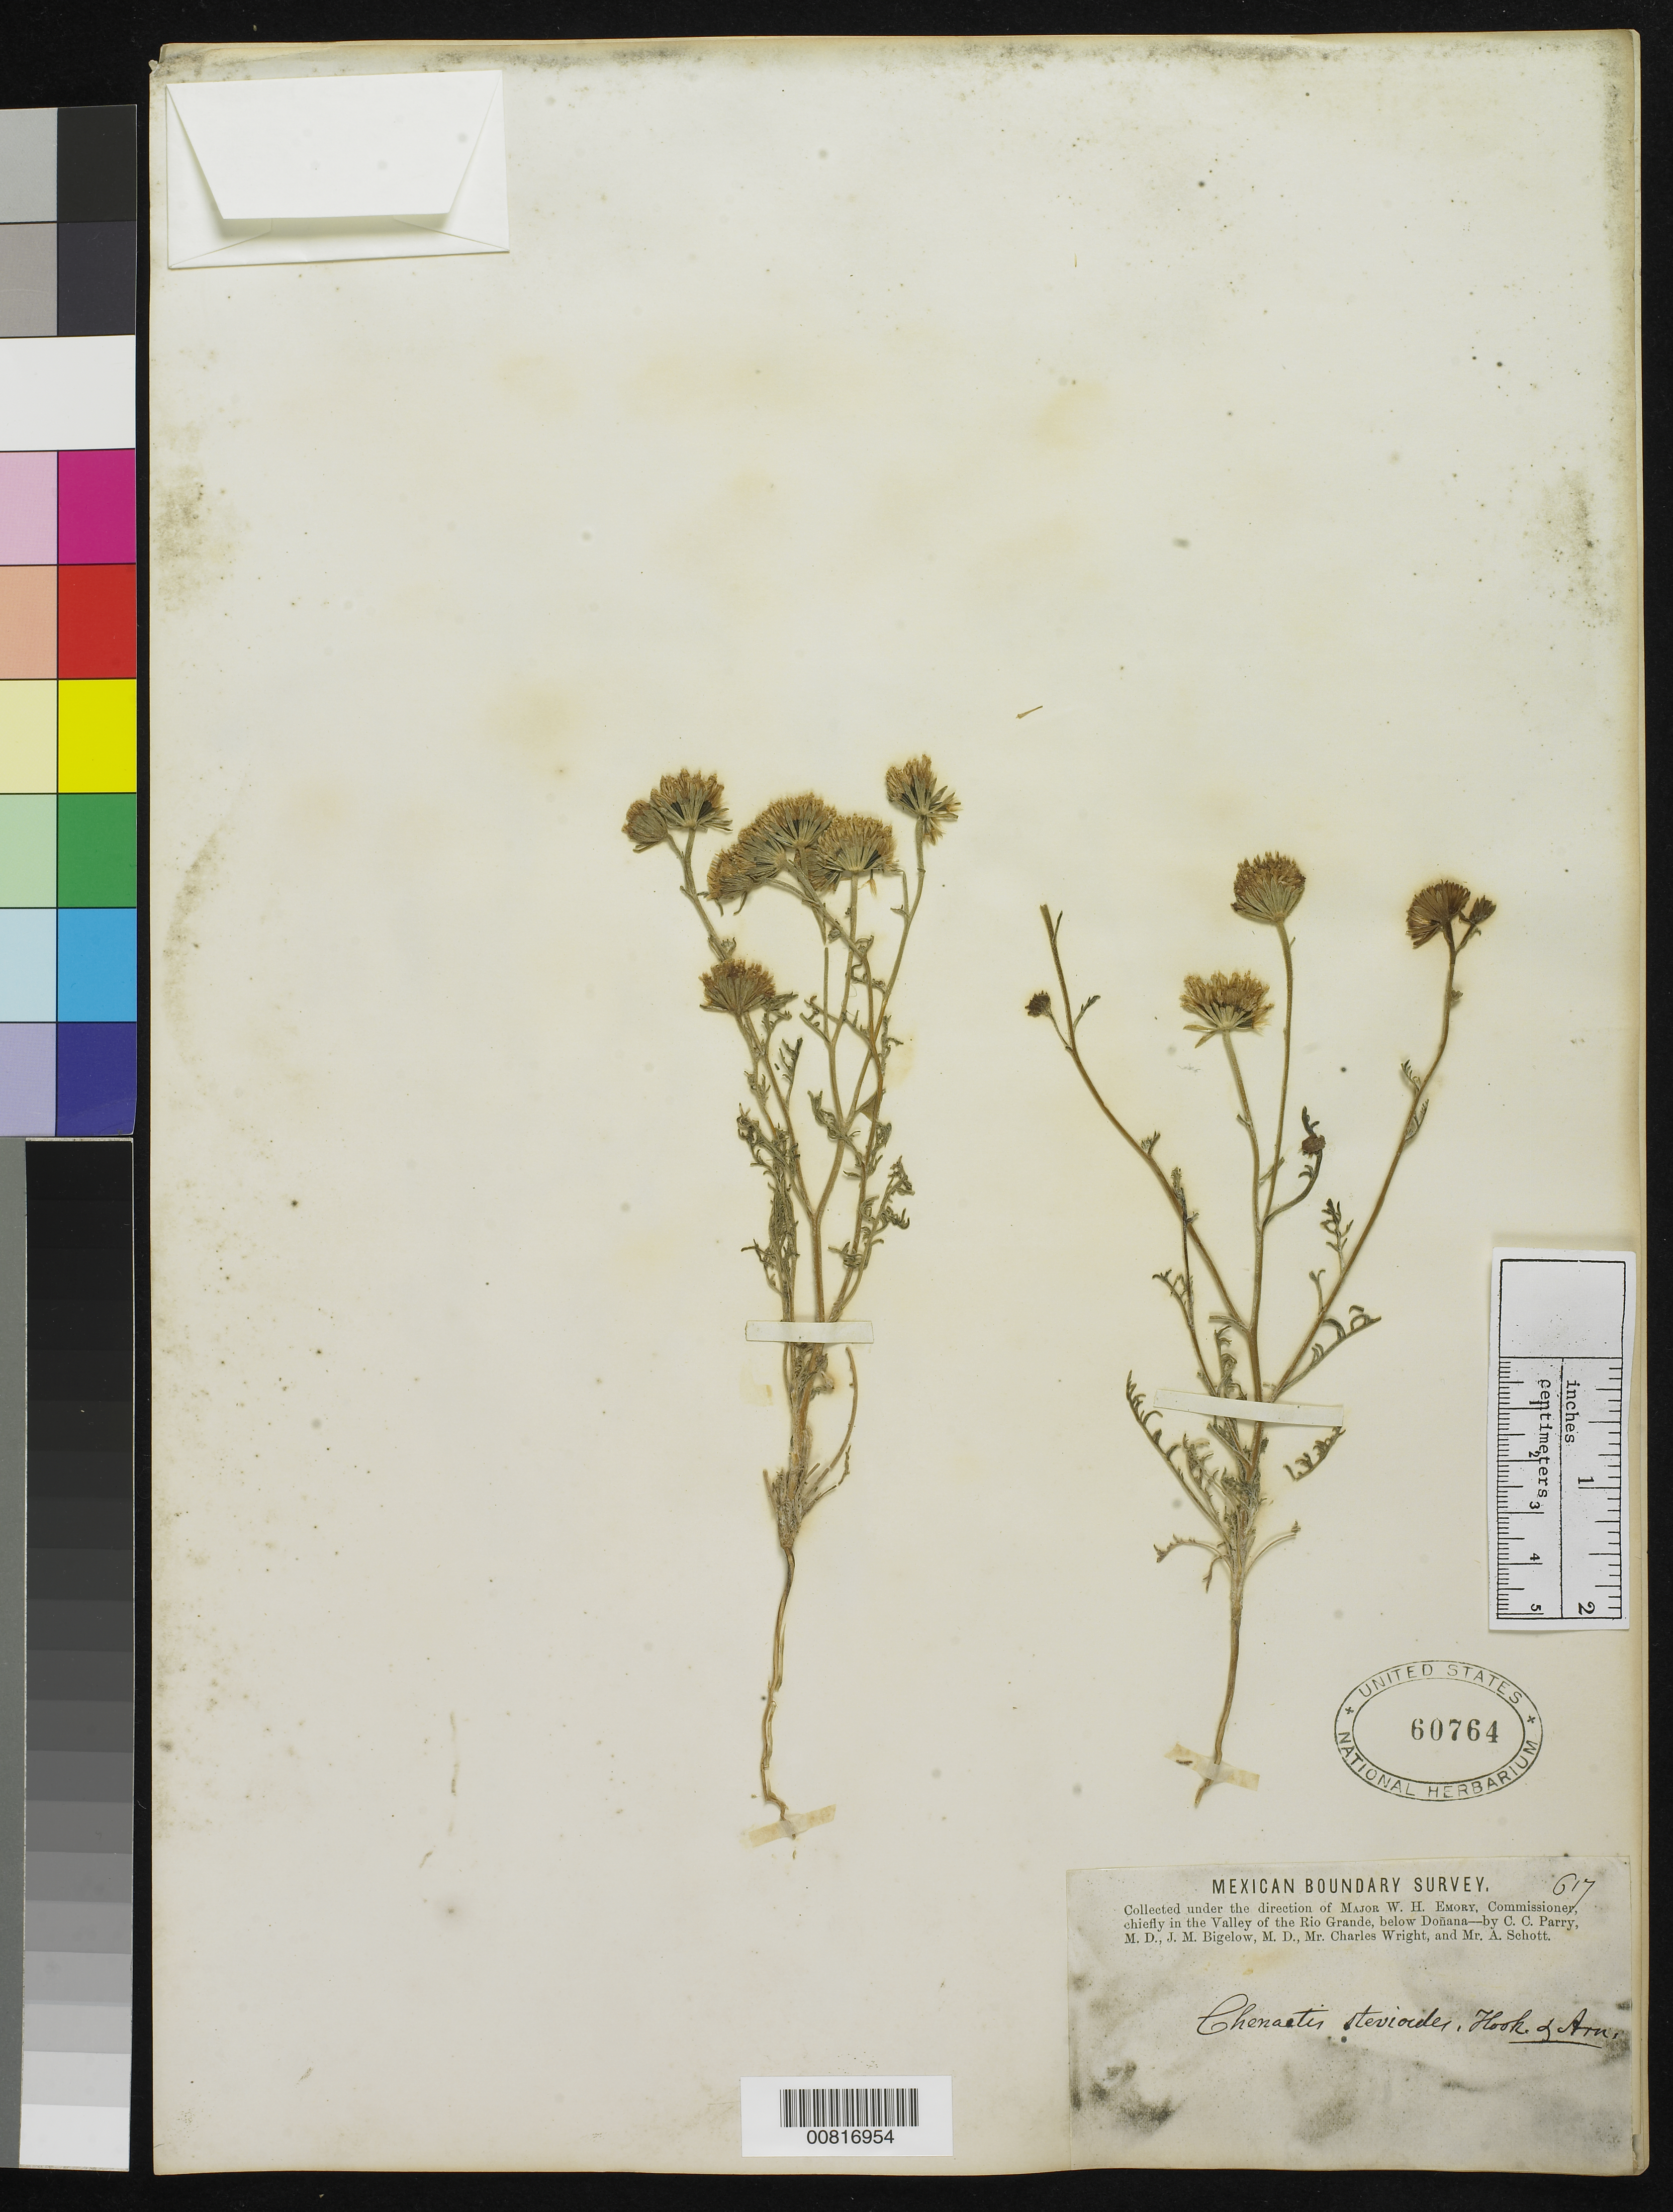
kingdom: Plantae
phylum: Tracheophyta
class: Magnoliopsida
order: Asterales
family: Asteraceae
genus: Chaenactis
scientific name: Chaenactis stevioides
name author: Hook. & Arn.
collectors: C. C. Parry, J. M. Bigelow, C. Wright & A. C. V. Schott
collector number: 617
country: United States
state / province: New Mexico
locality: Valley of the Rio Grande, below Doñana, New Mexico.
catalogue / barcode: US 60764